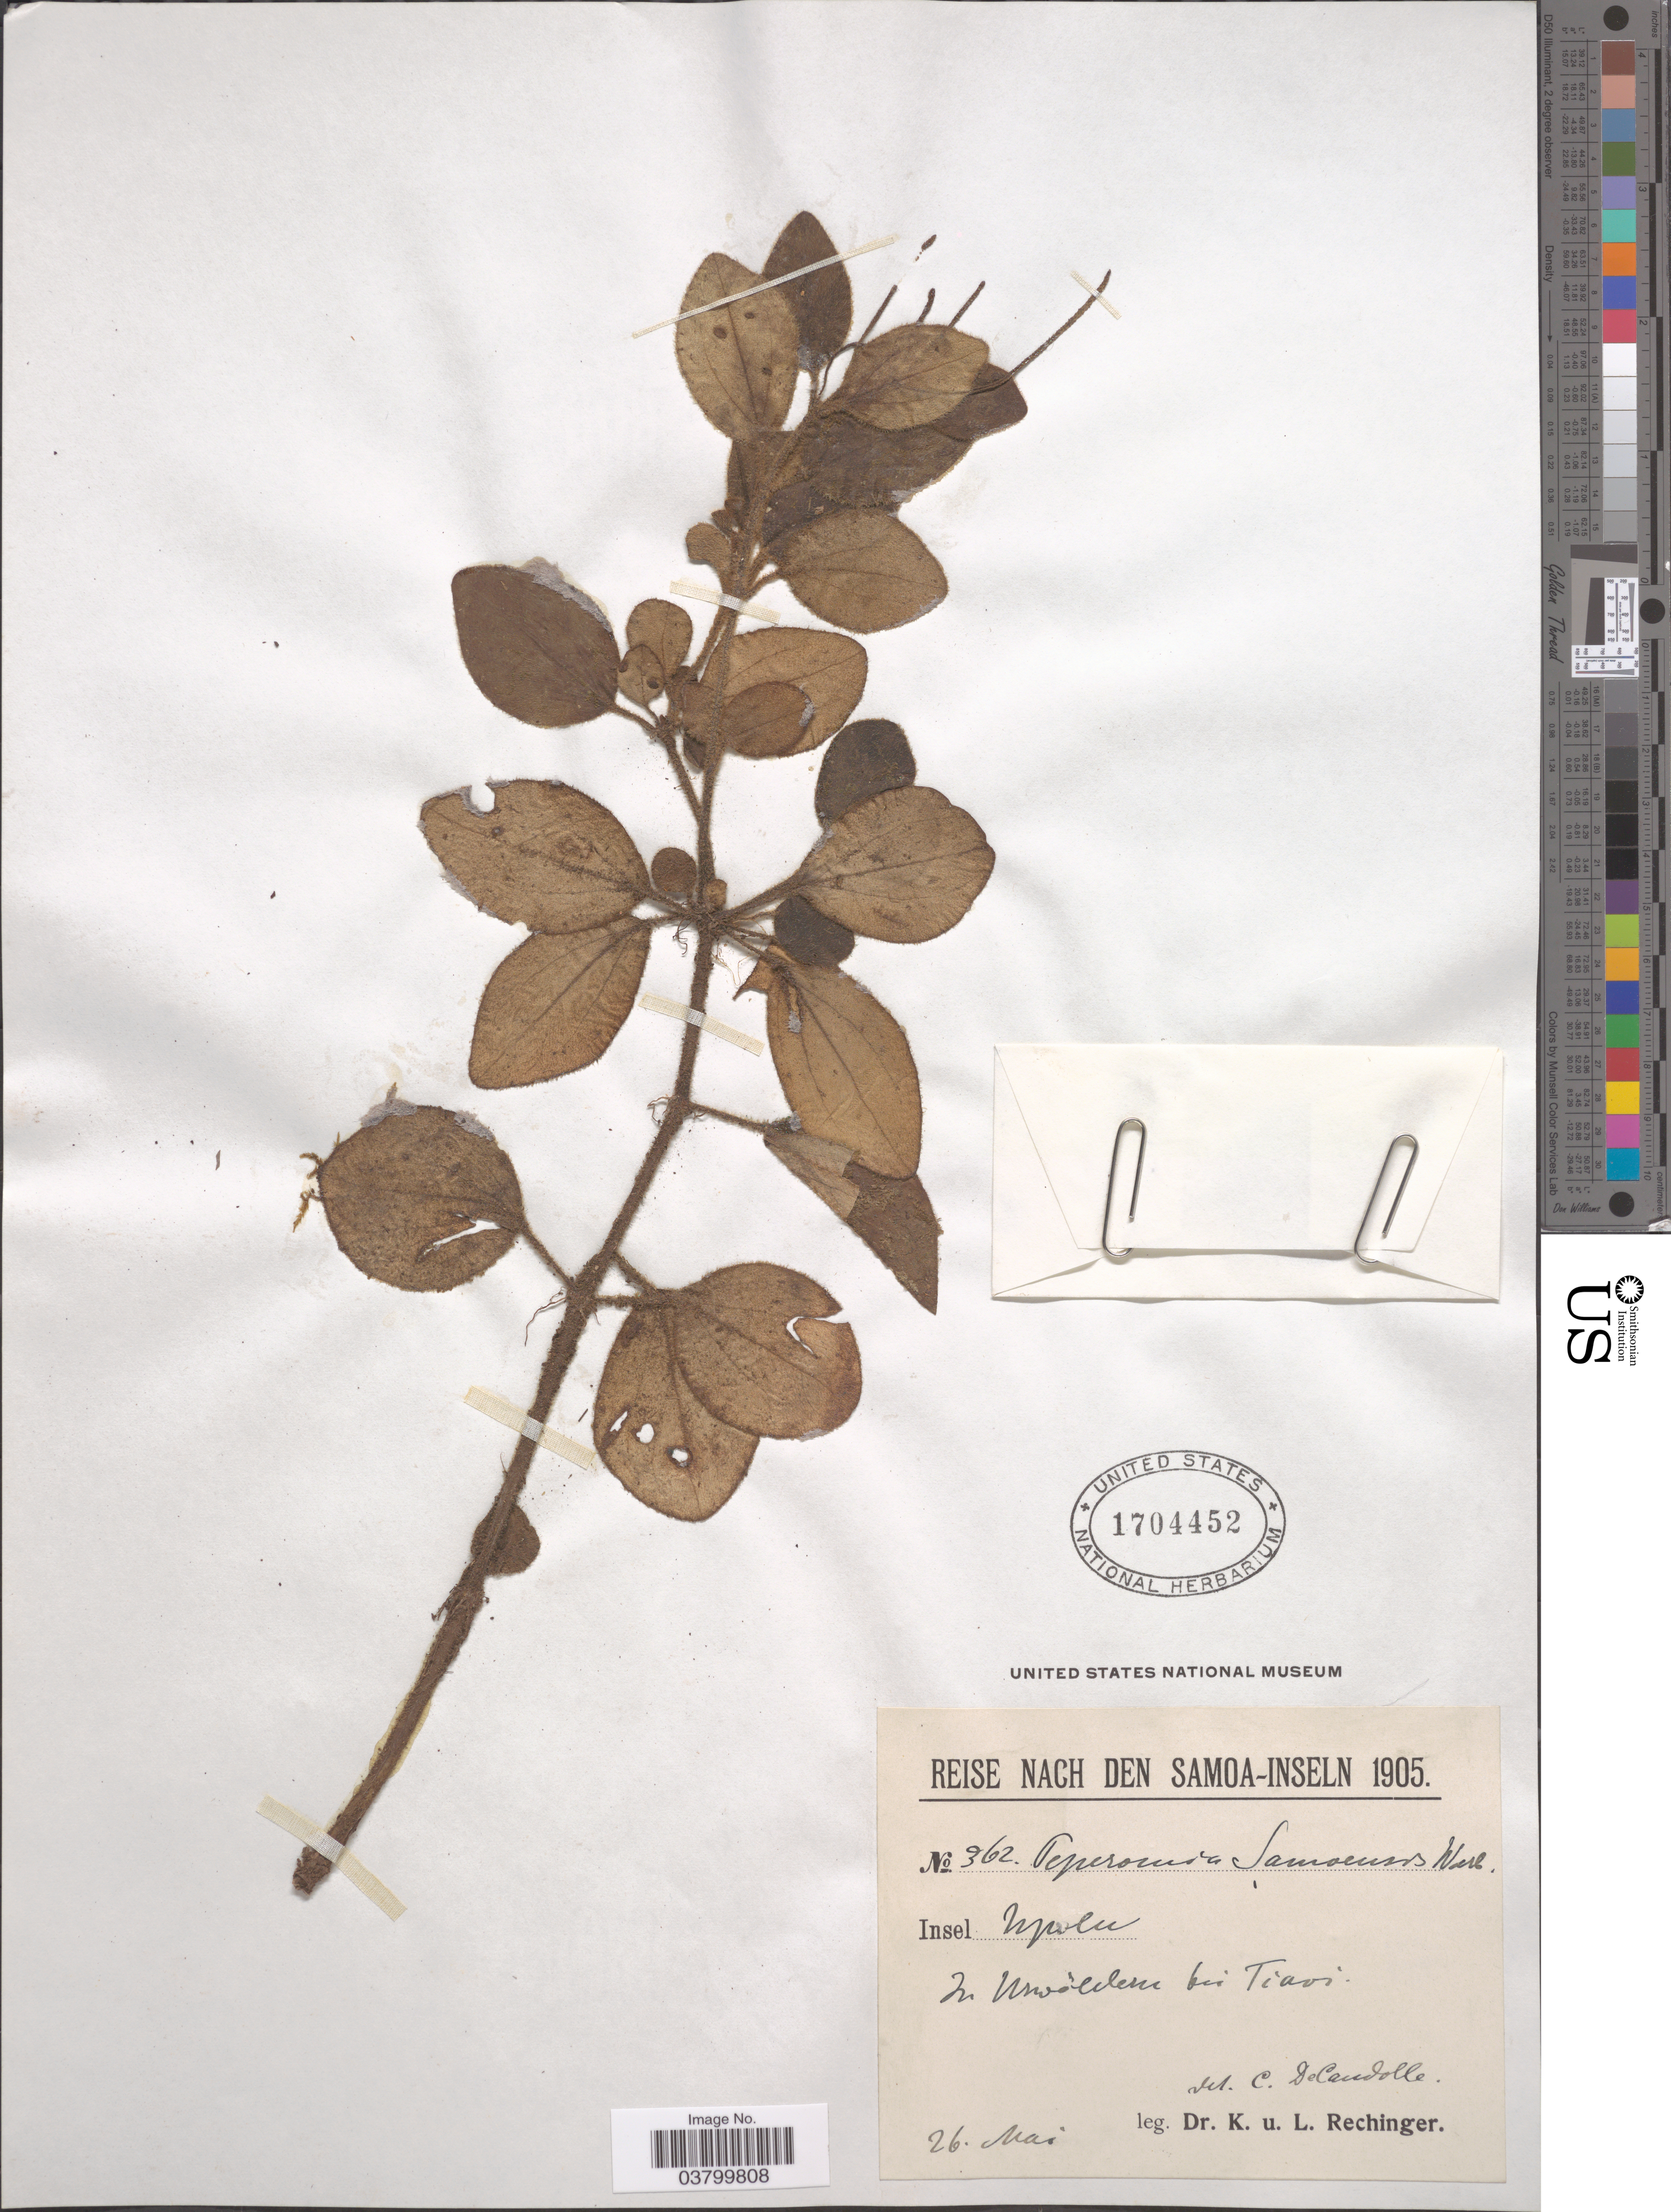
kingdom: Plantae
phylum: Tracheophyta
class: Magnoliopsida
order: Piperales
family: Piperaceae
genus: Peperomia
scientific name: Peperomia samoensis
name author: Warb.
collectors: K. Rechinger & L. Rechinger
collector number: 362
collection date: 1905-05-26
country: Samoa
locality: Samoa-Inseln. Insel Upolu. In Urwaldern bei Tiavi.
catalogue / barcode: US 1704452